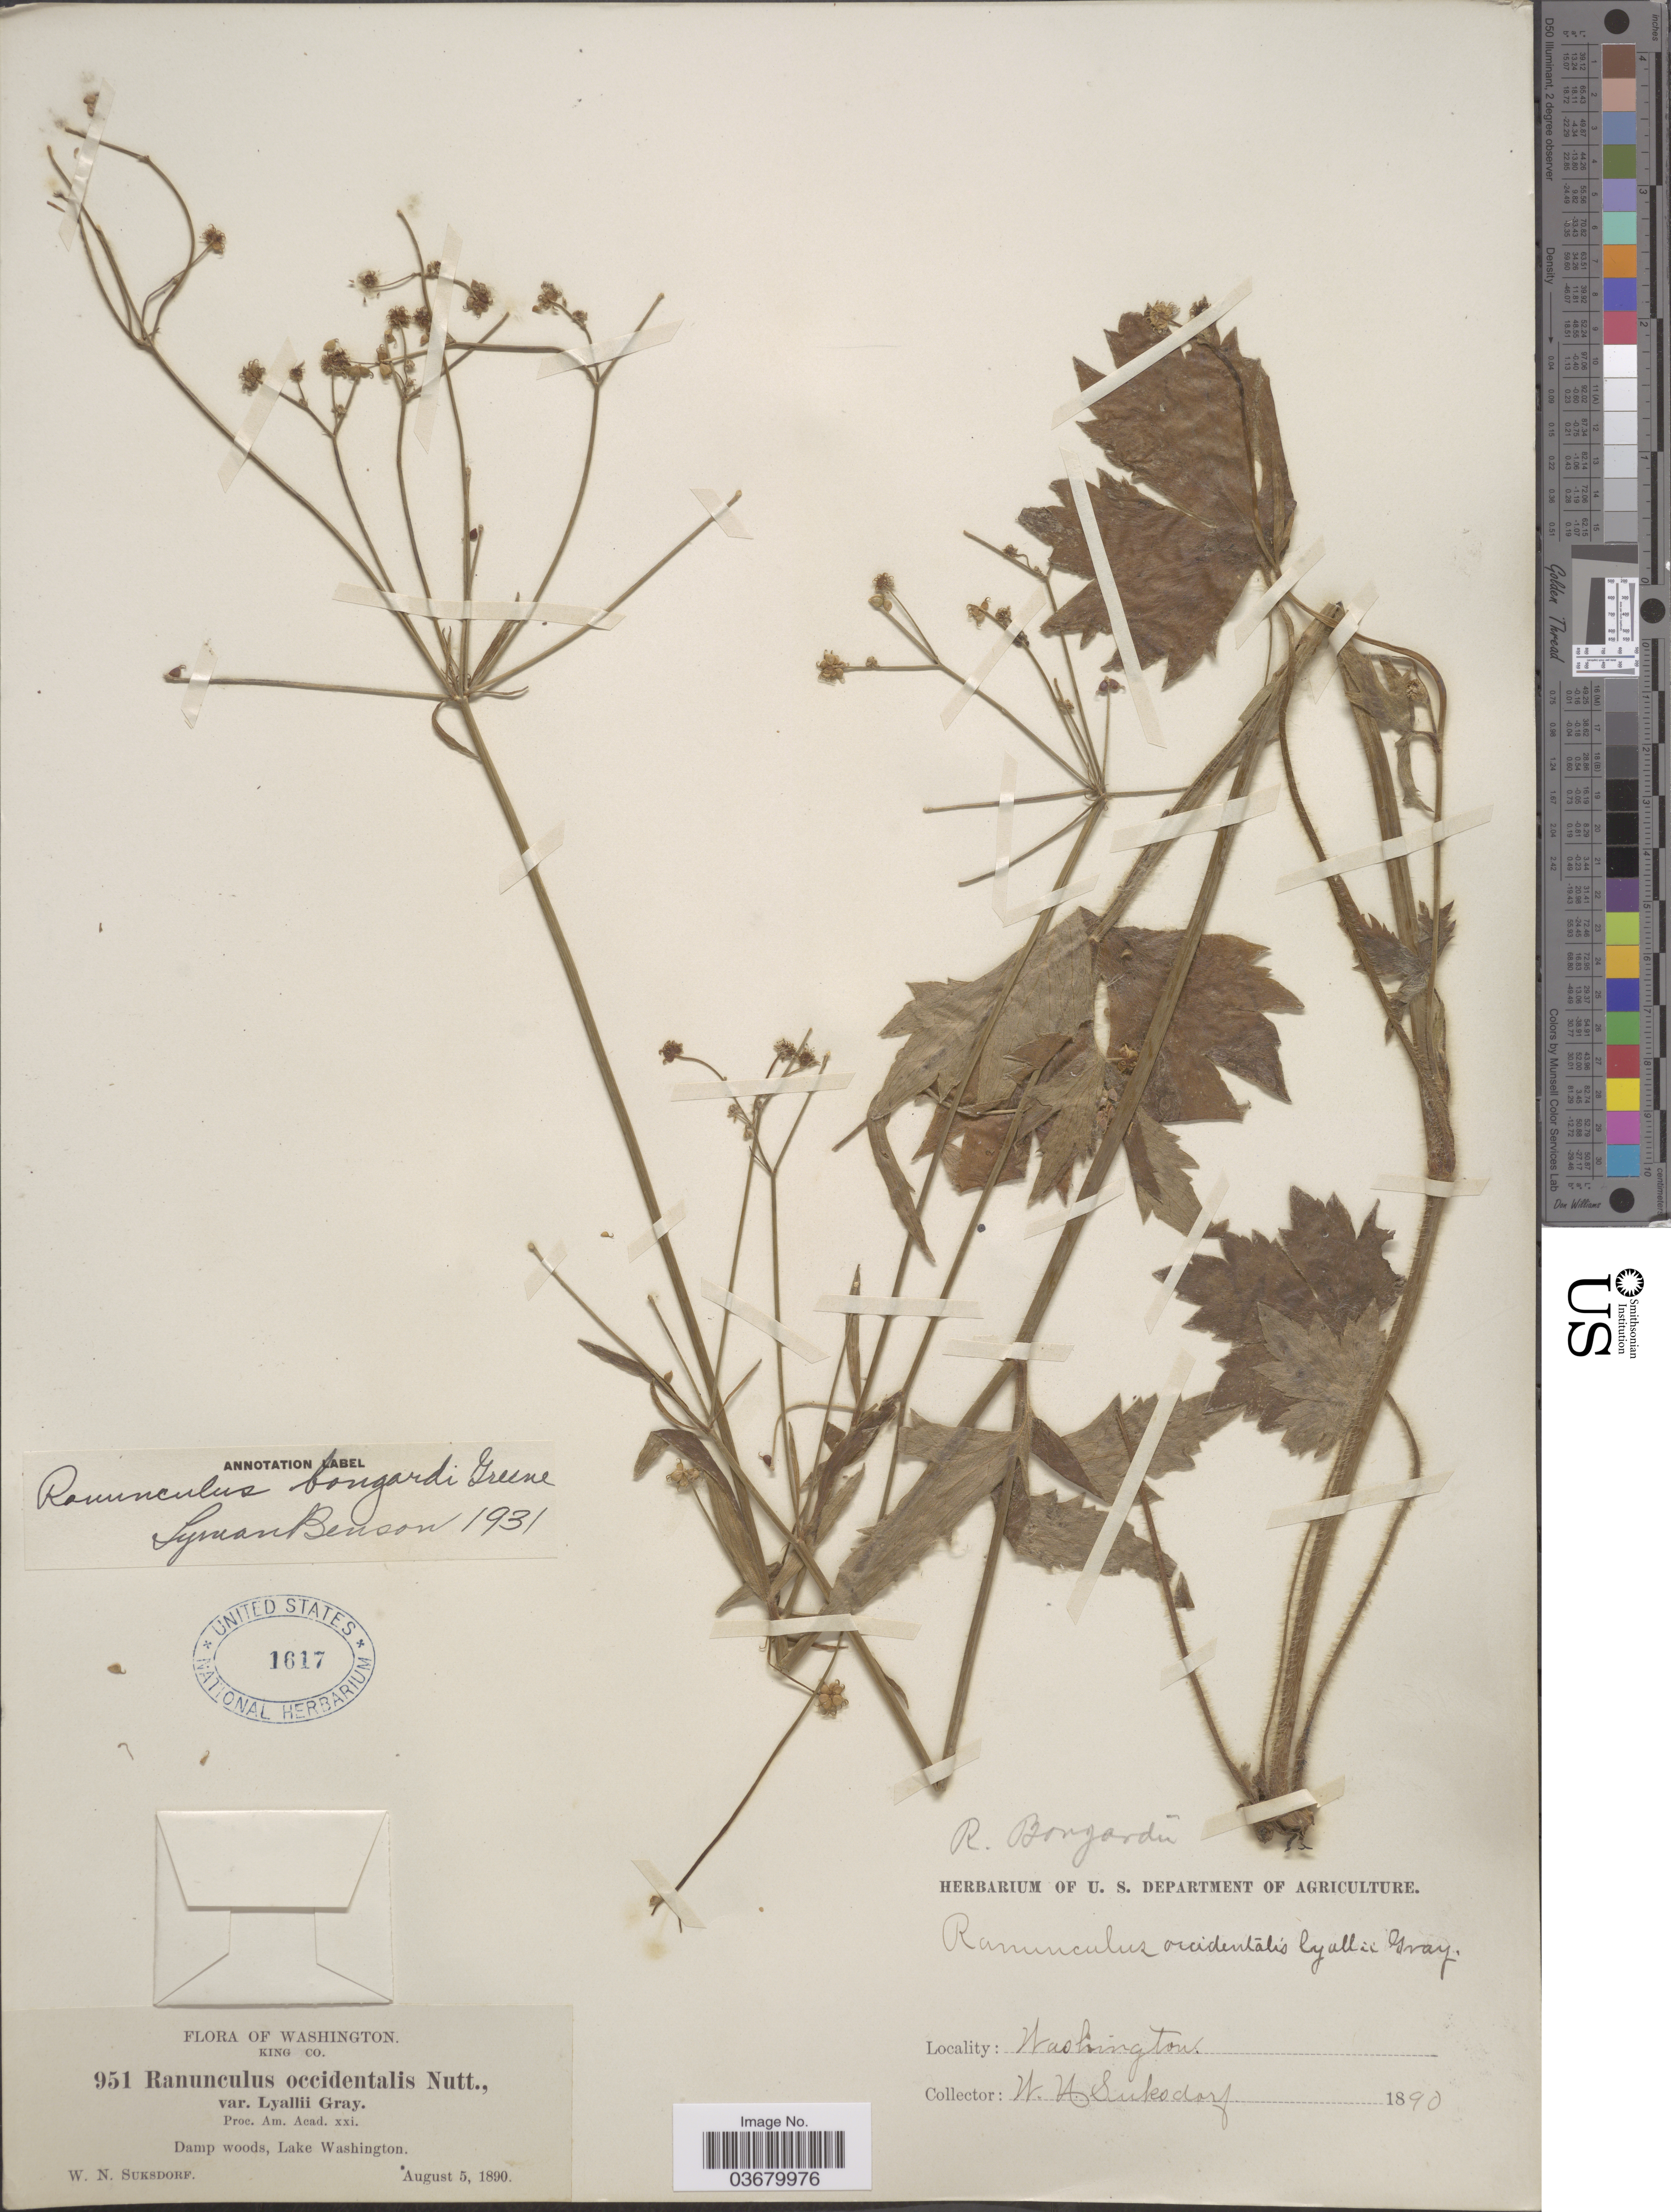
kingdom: Plantae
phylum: Tracheophyta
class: Magnoliopsida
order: Ranunculales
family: Ranunculaceae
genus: Ranunculus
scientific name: Ranunculus bongardii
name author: Greene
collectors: W. N. Suksdorf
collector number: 951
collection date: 1890-08-05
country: United States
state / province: Washington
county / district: King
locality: King Co. Lake Washington.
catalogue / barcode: US 1617